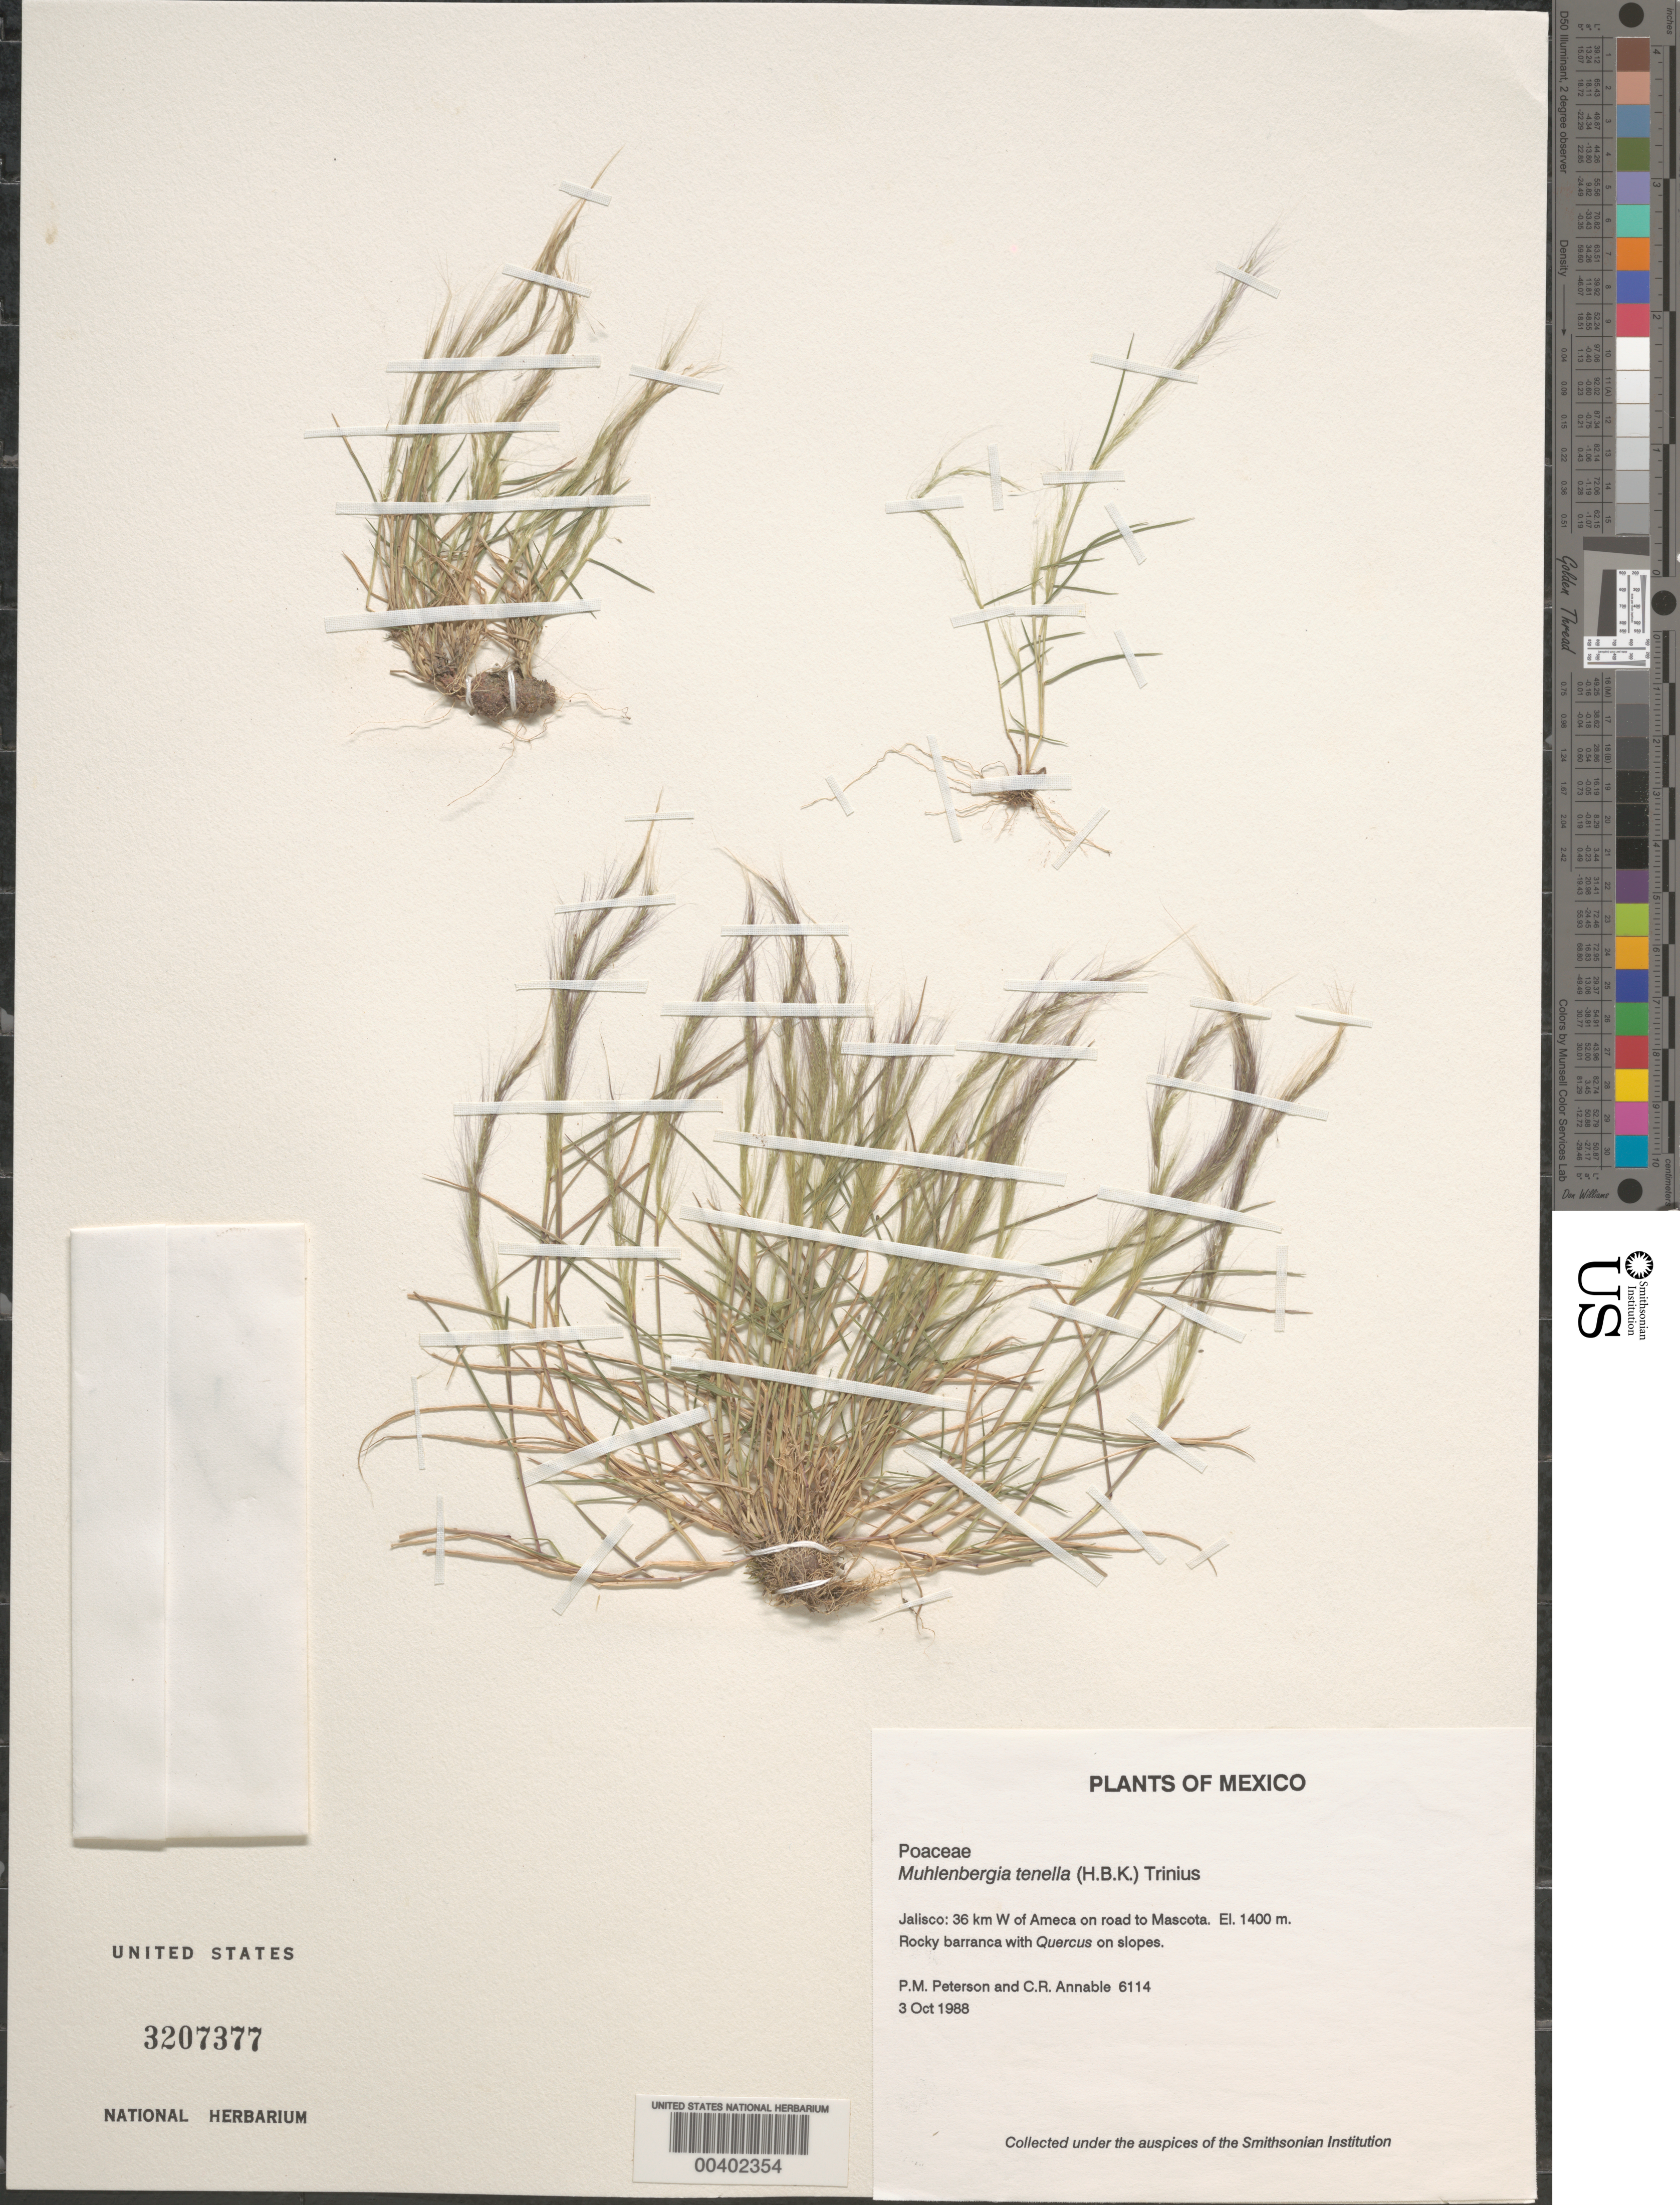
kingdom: Plantae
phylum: Tracheophyta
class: Liliopsida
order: Poales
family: Poaceae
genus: Muhlenbergia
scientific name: Muhlenbergia tenella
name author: (Kunth) Trin.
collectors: P. M. Peterson & C. R. Annable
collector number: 06114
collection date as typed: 03 Oct 1988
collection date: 1988-10-03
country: Mexico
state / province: Jalisco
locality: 36 km W of Ameca on road to Mascota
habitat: Rocky barranca with Quercus on slopes.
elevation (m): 1400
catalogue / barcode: US 3207377